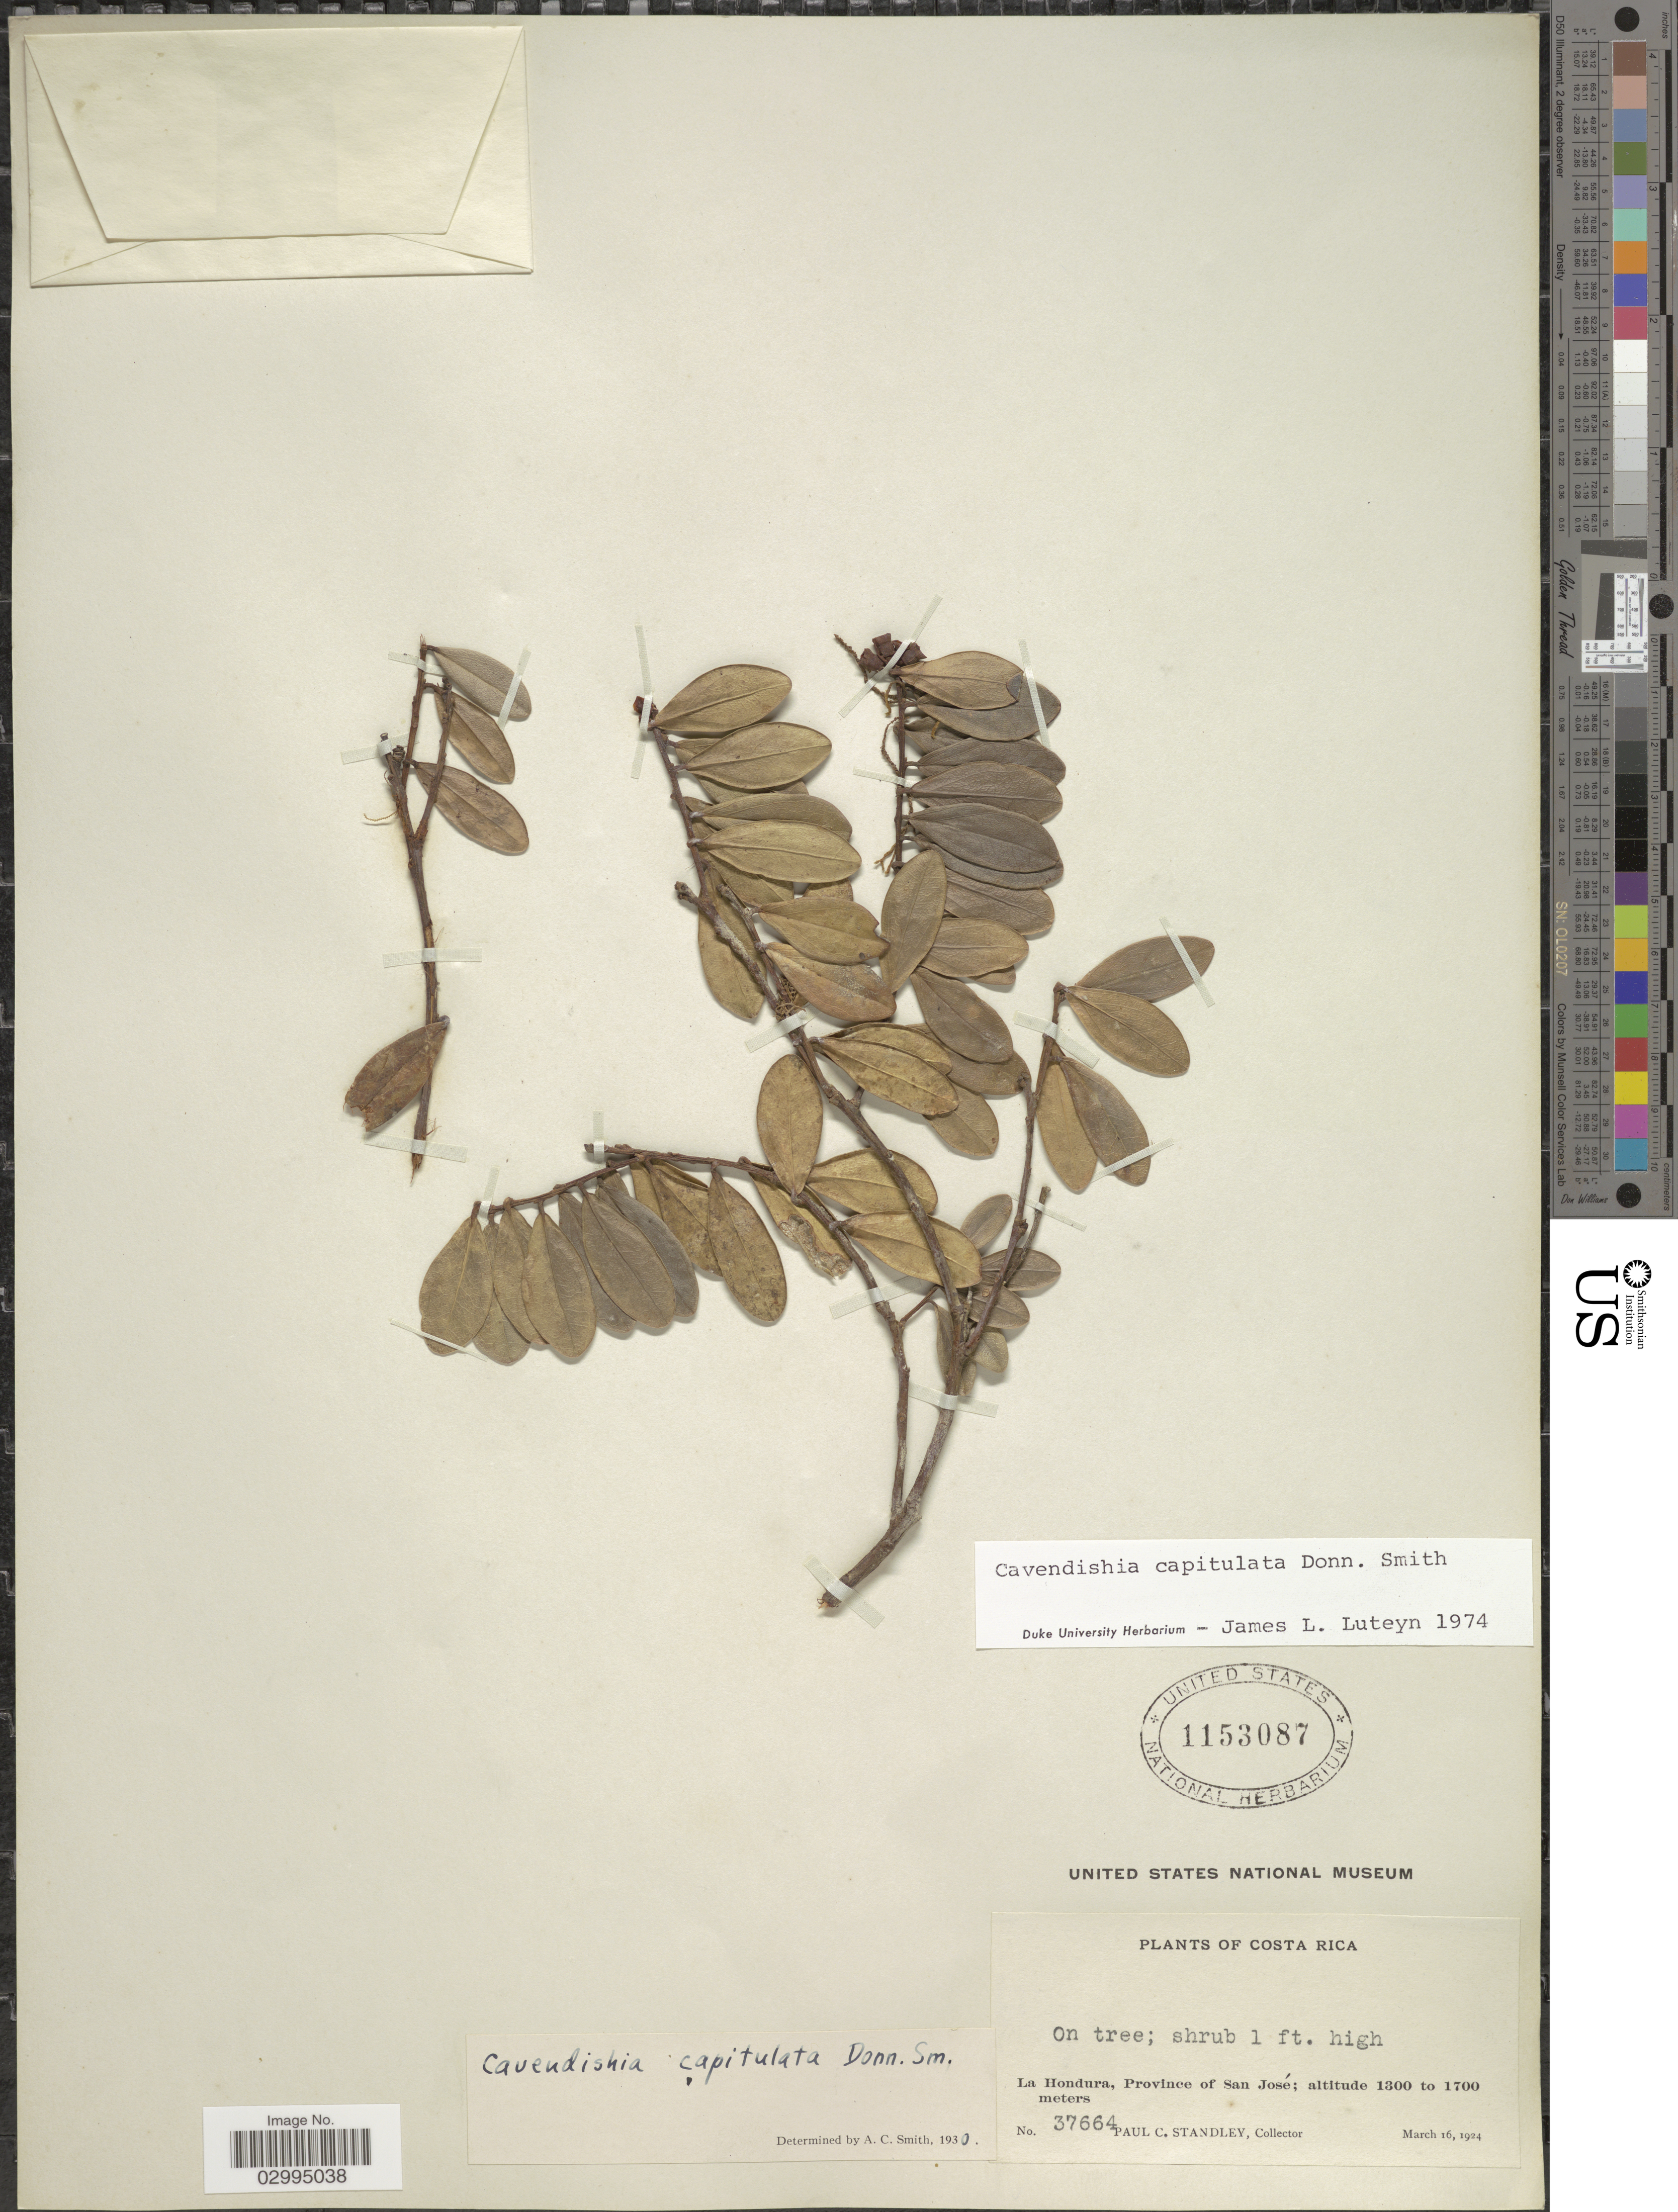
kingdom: Plantae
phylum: Tracheophyta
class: Magnoliopsida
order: Ericales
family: Ericaceae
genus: Cavendishia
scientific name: Cavendishia capitulata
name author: Donn. Sm.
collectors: P. C. Standley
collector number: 37664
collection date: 1924-03-16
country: Costa Rica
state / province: San José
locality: La Hondura, Province of San José.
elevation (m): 1300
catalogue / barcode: US 1153087